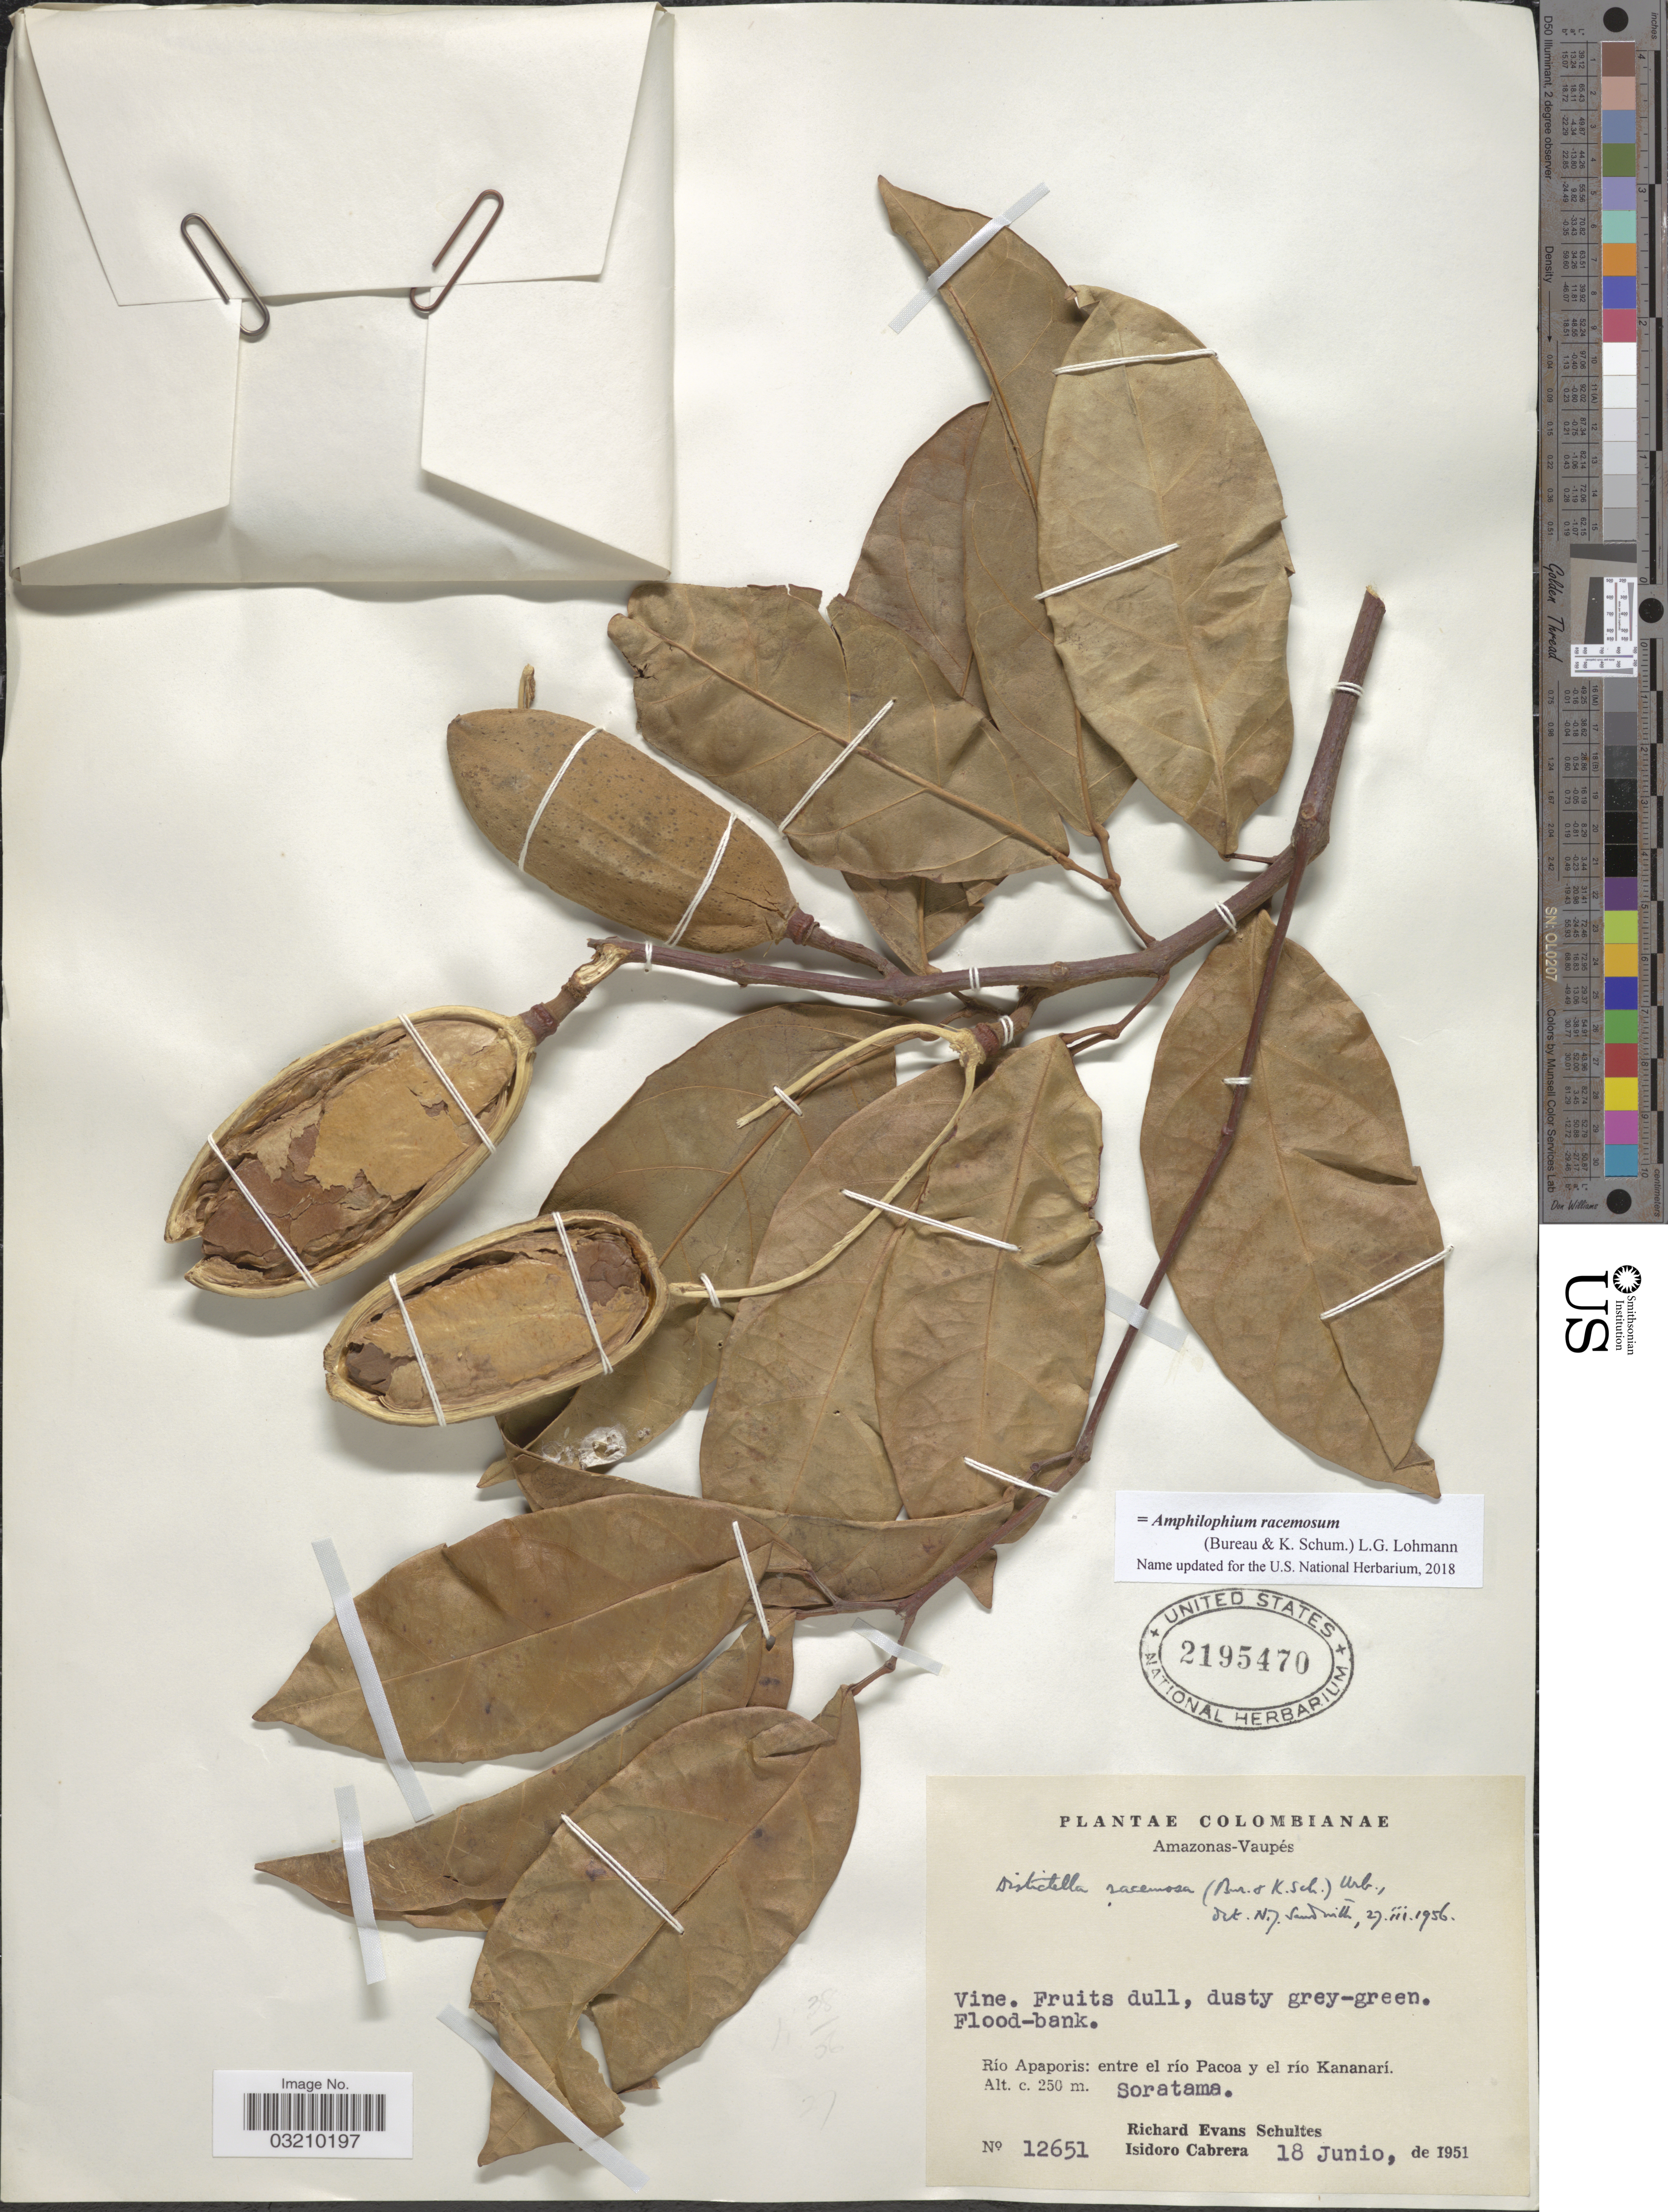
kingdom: Plantae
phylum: Tracheophyta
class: Magnoliopsida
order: Lamiales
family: Bignoniaceae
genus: Amphilophium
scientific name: Amphilophium racemosum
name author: (Bureau & K. Schum.) L.G. Lohmann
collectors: R. E. Schultes & I. Cabrera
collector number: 12651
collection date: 1951-06-18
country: Colombia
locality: Amazonas-Vaupés. Río Apaporis: entre el río Pacoa y el río Kananarí. Soratama.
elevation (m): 250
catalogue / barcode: US 2195470